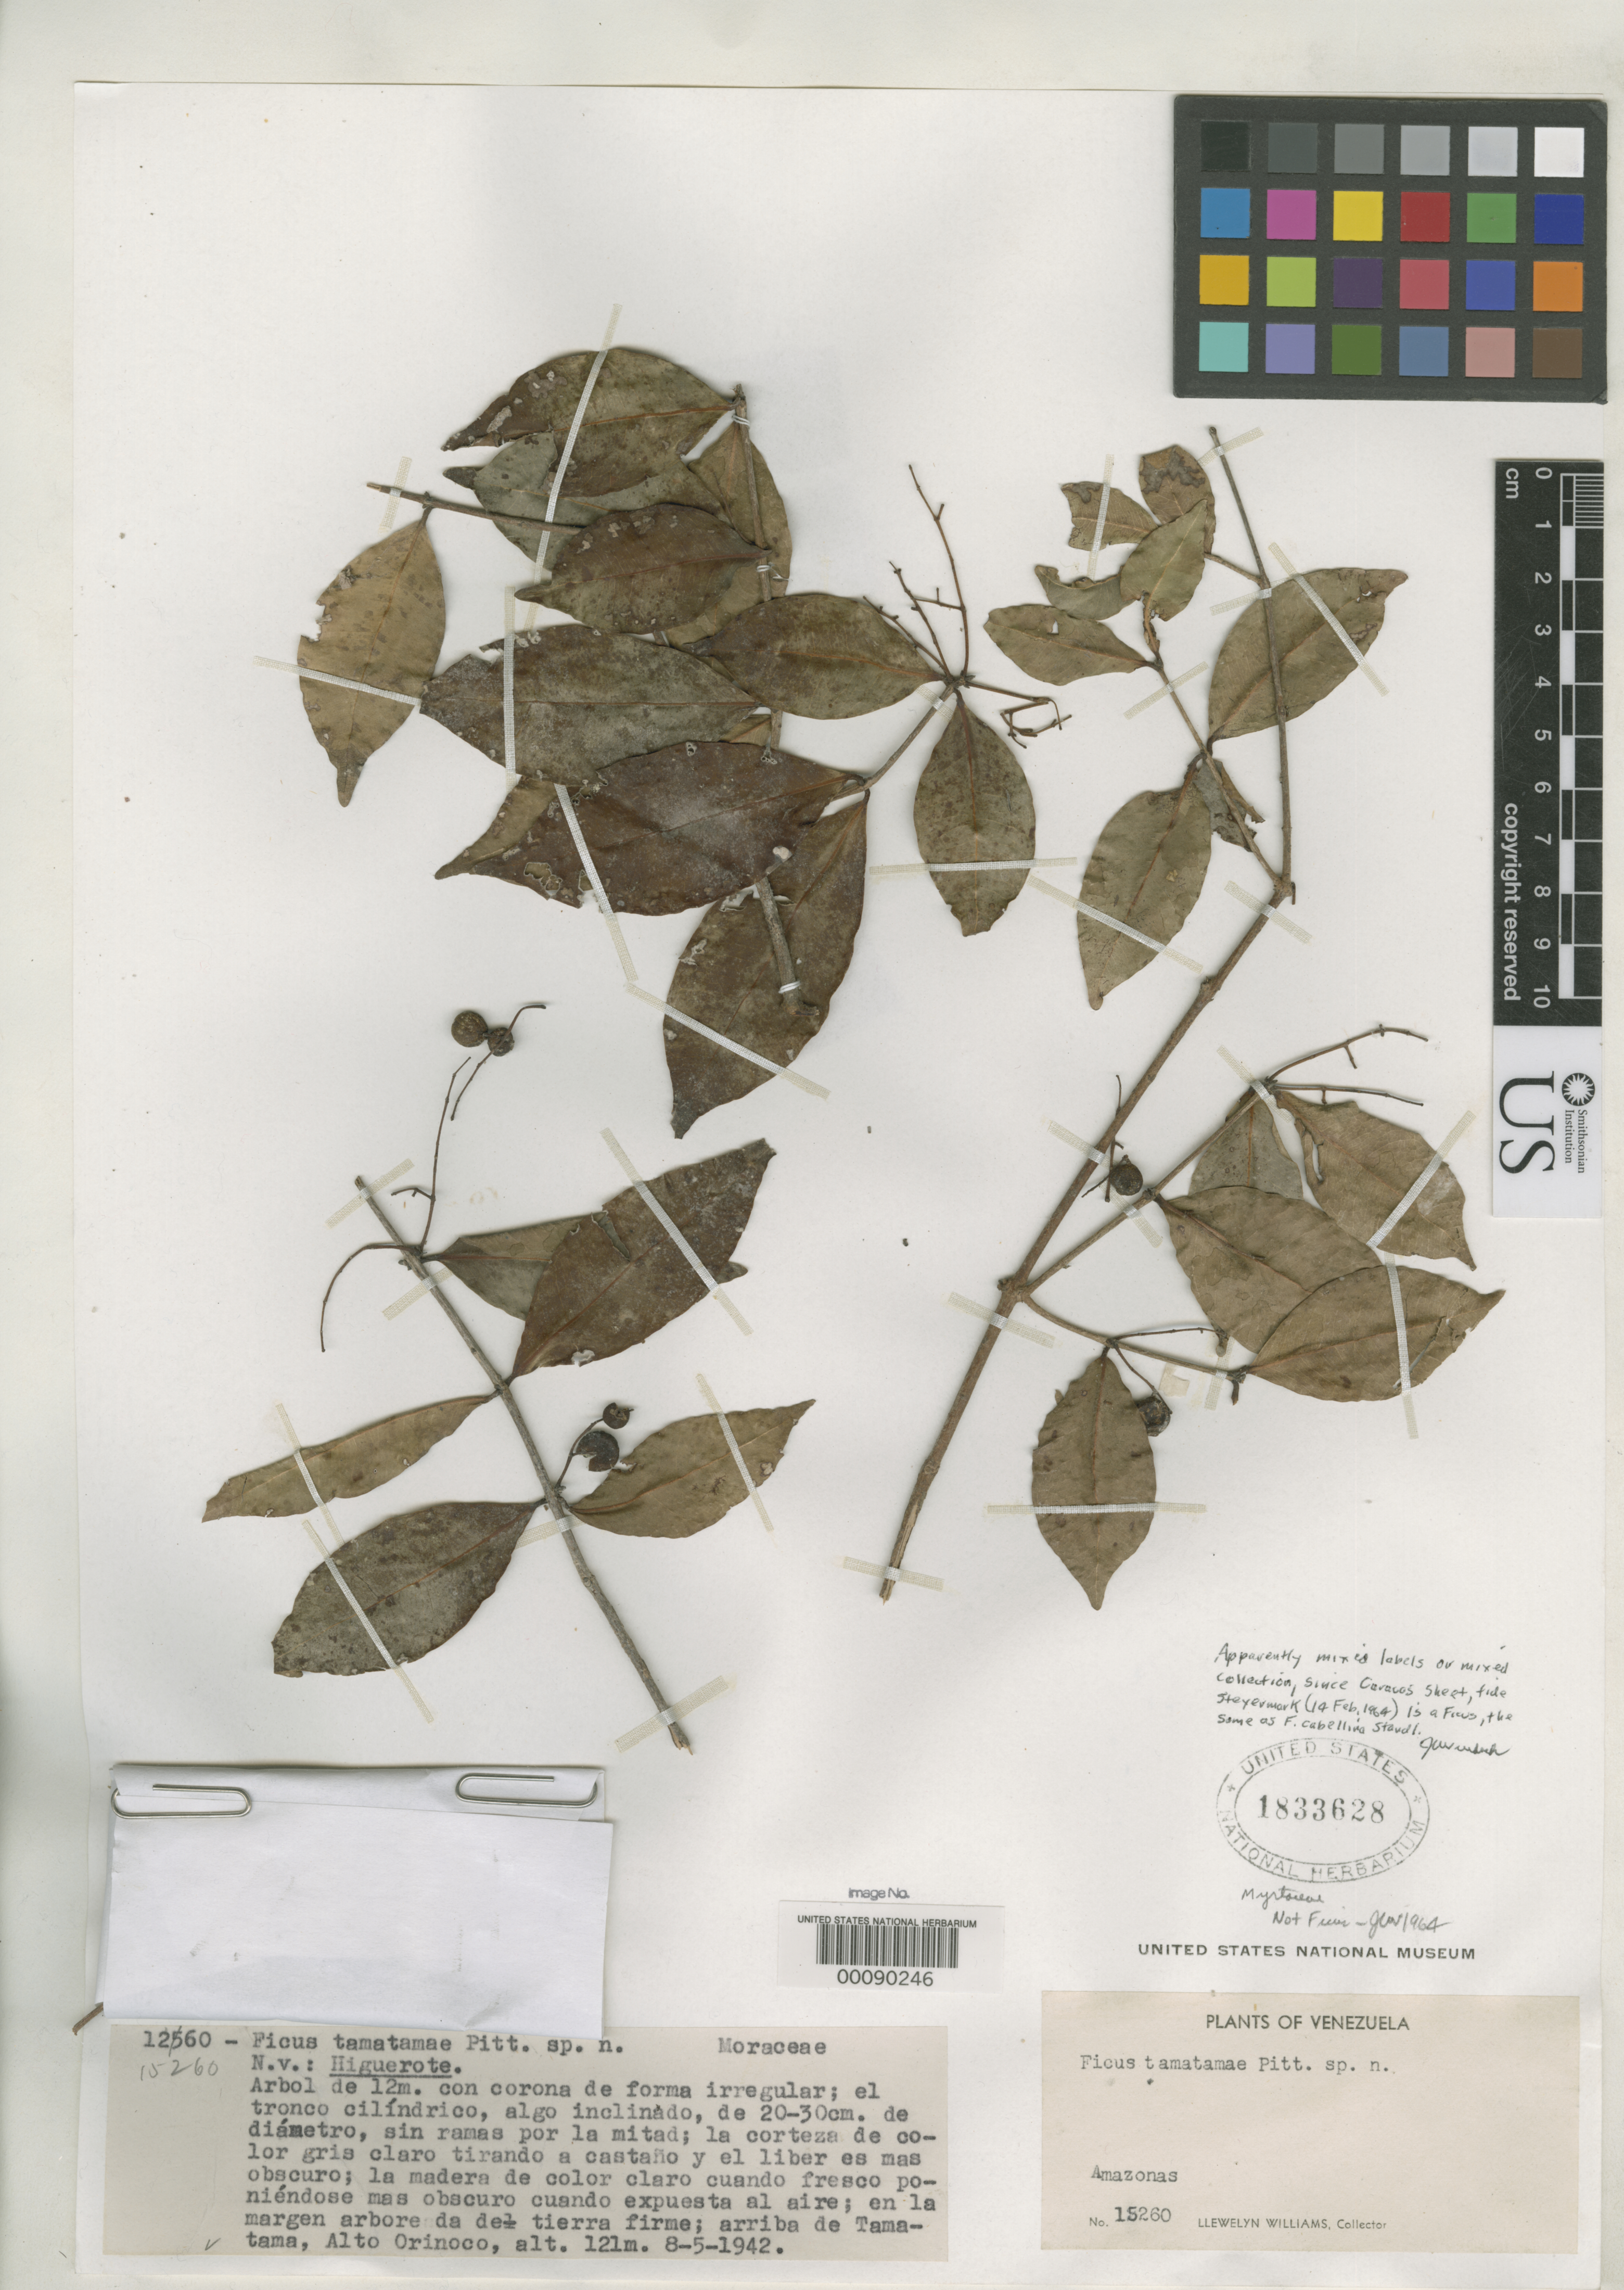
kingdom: Plantae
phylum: Tracheophyta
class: Magnoliopsida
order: Rosales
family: Moraceae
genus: Ficus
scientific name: Ficus tamatamae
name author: Pittier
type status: Type Collection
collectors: Ll. Williams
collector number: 15260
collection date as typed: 08 May 1942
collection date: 1942-05-08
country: Venezuela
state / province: Amazonas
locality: Alto Orinoco, above Tamatama.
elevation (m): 121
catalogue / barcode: US 1833628